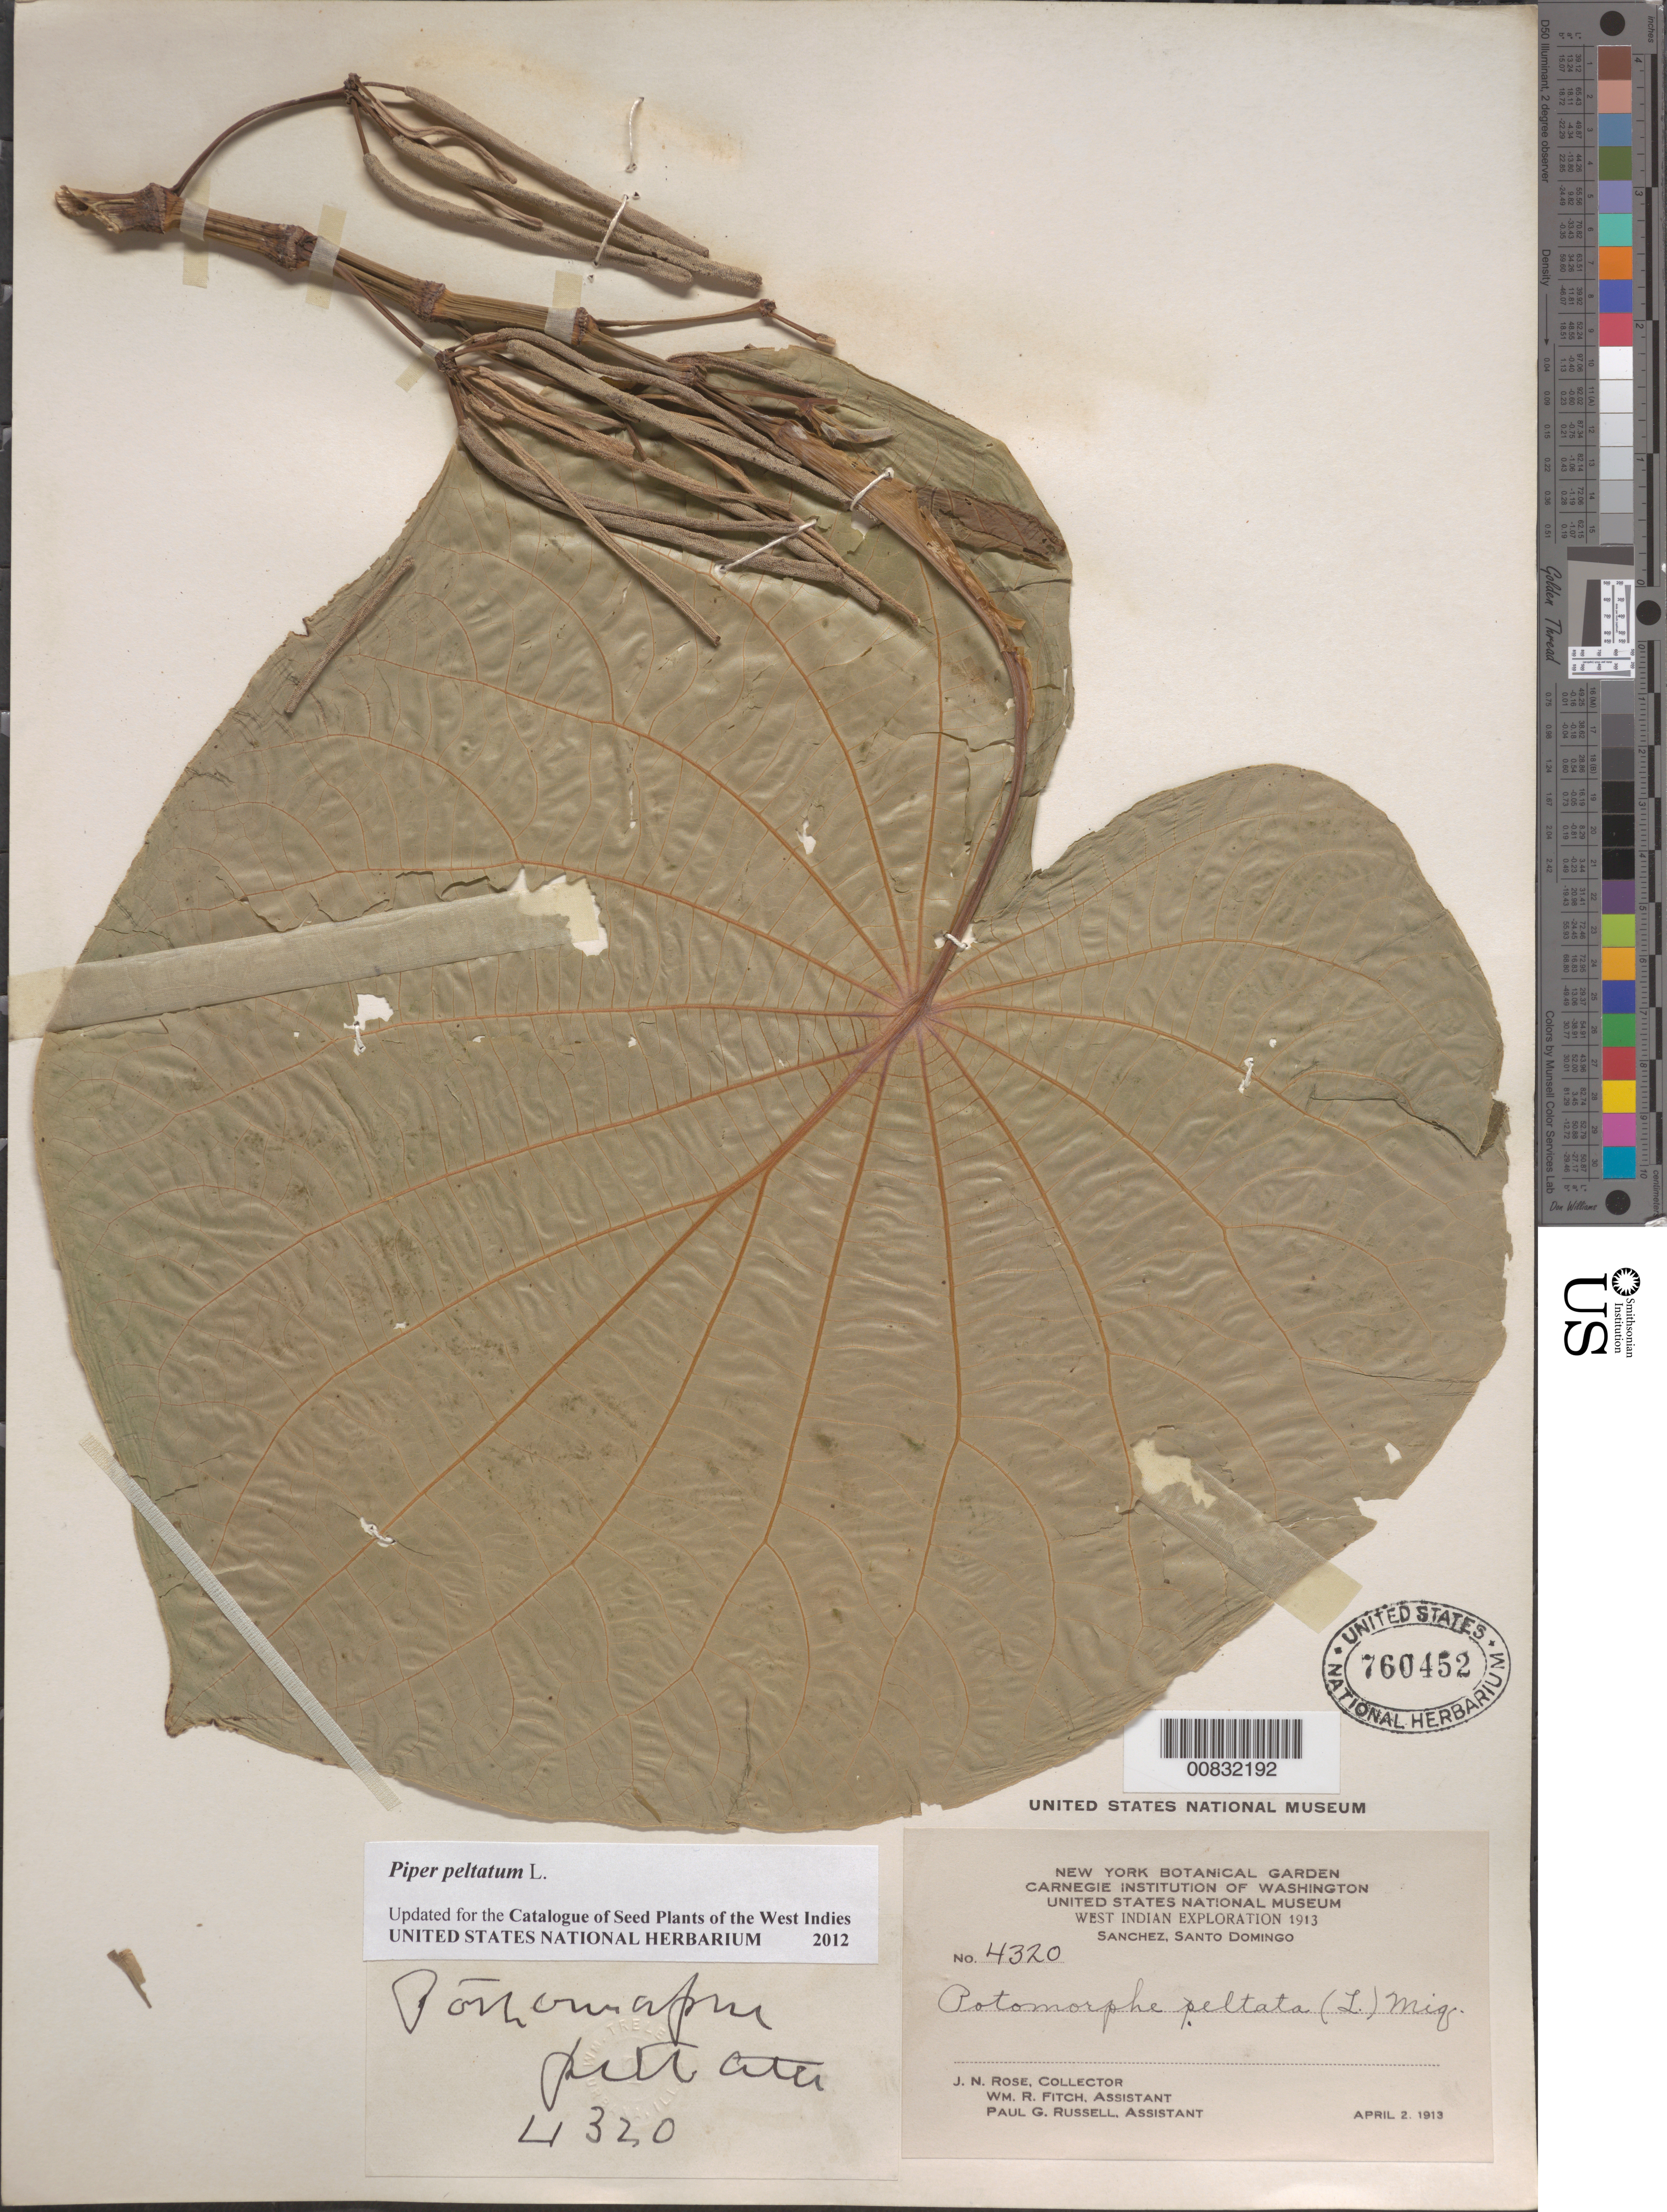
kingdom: Plantae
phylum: Tracheophyta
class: Magnoliopsida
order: Piperales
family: Piperaceae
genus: Piper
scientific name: Piper peltatum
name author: L.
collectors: J. N. Rose, W. R. Fitch & P. G. Russell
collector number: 4320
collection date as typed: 02 Apr 1913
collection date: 1913-04-02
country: Dominican Republic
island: Hispaniola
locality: Sánchez, Santo Domingo.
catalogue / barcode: US 760452